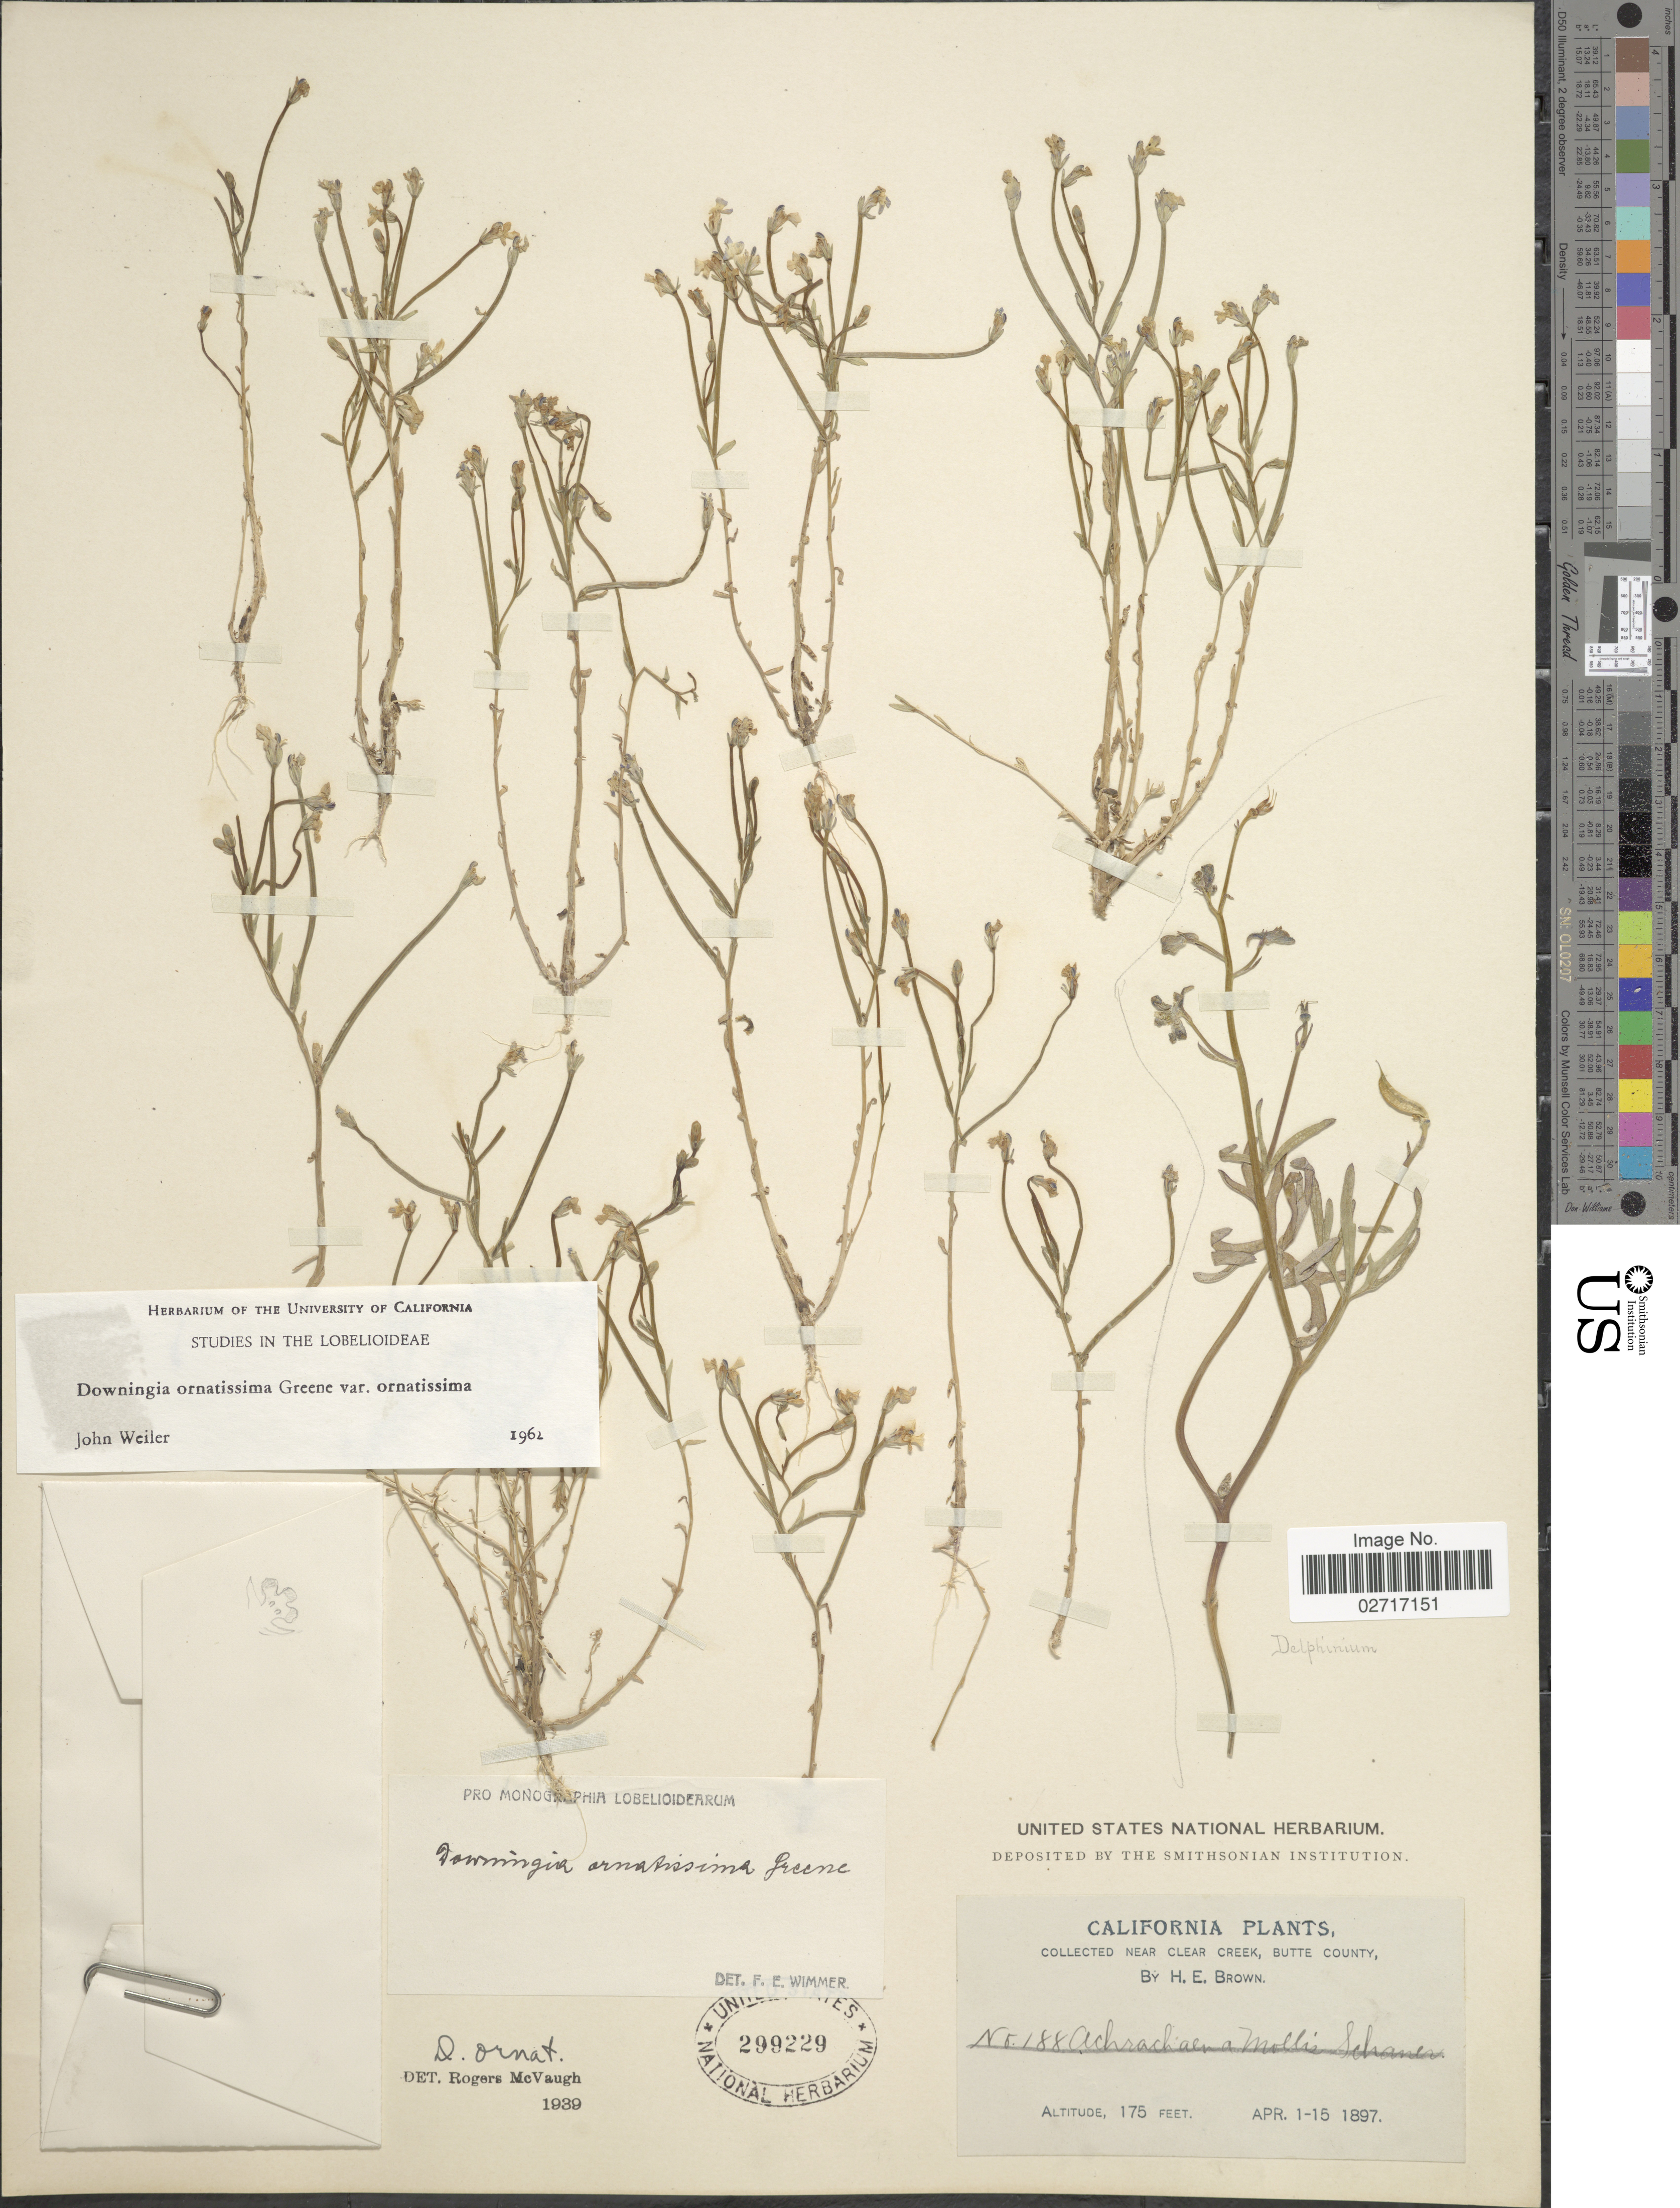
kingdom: Plantae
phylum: Tracheophyta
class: Magnoliopsida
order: Asterales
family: Campanulaceae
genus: Downingia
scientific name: Downingia ornatissima var. ornatissima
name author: Greene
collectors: H. E. Brown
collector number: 188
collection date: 1897-04-01/1897-04-15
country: United States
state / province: California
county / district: Butte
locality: Near Clear Creek, Butte County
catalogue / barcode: US 299229